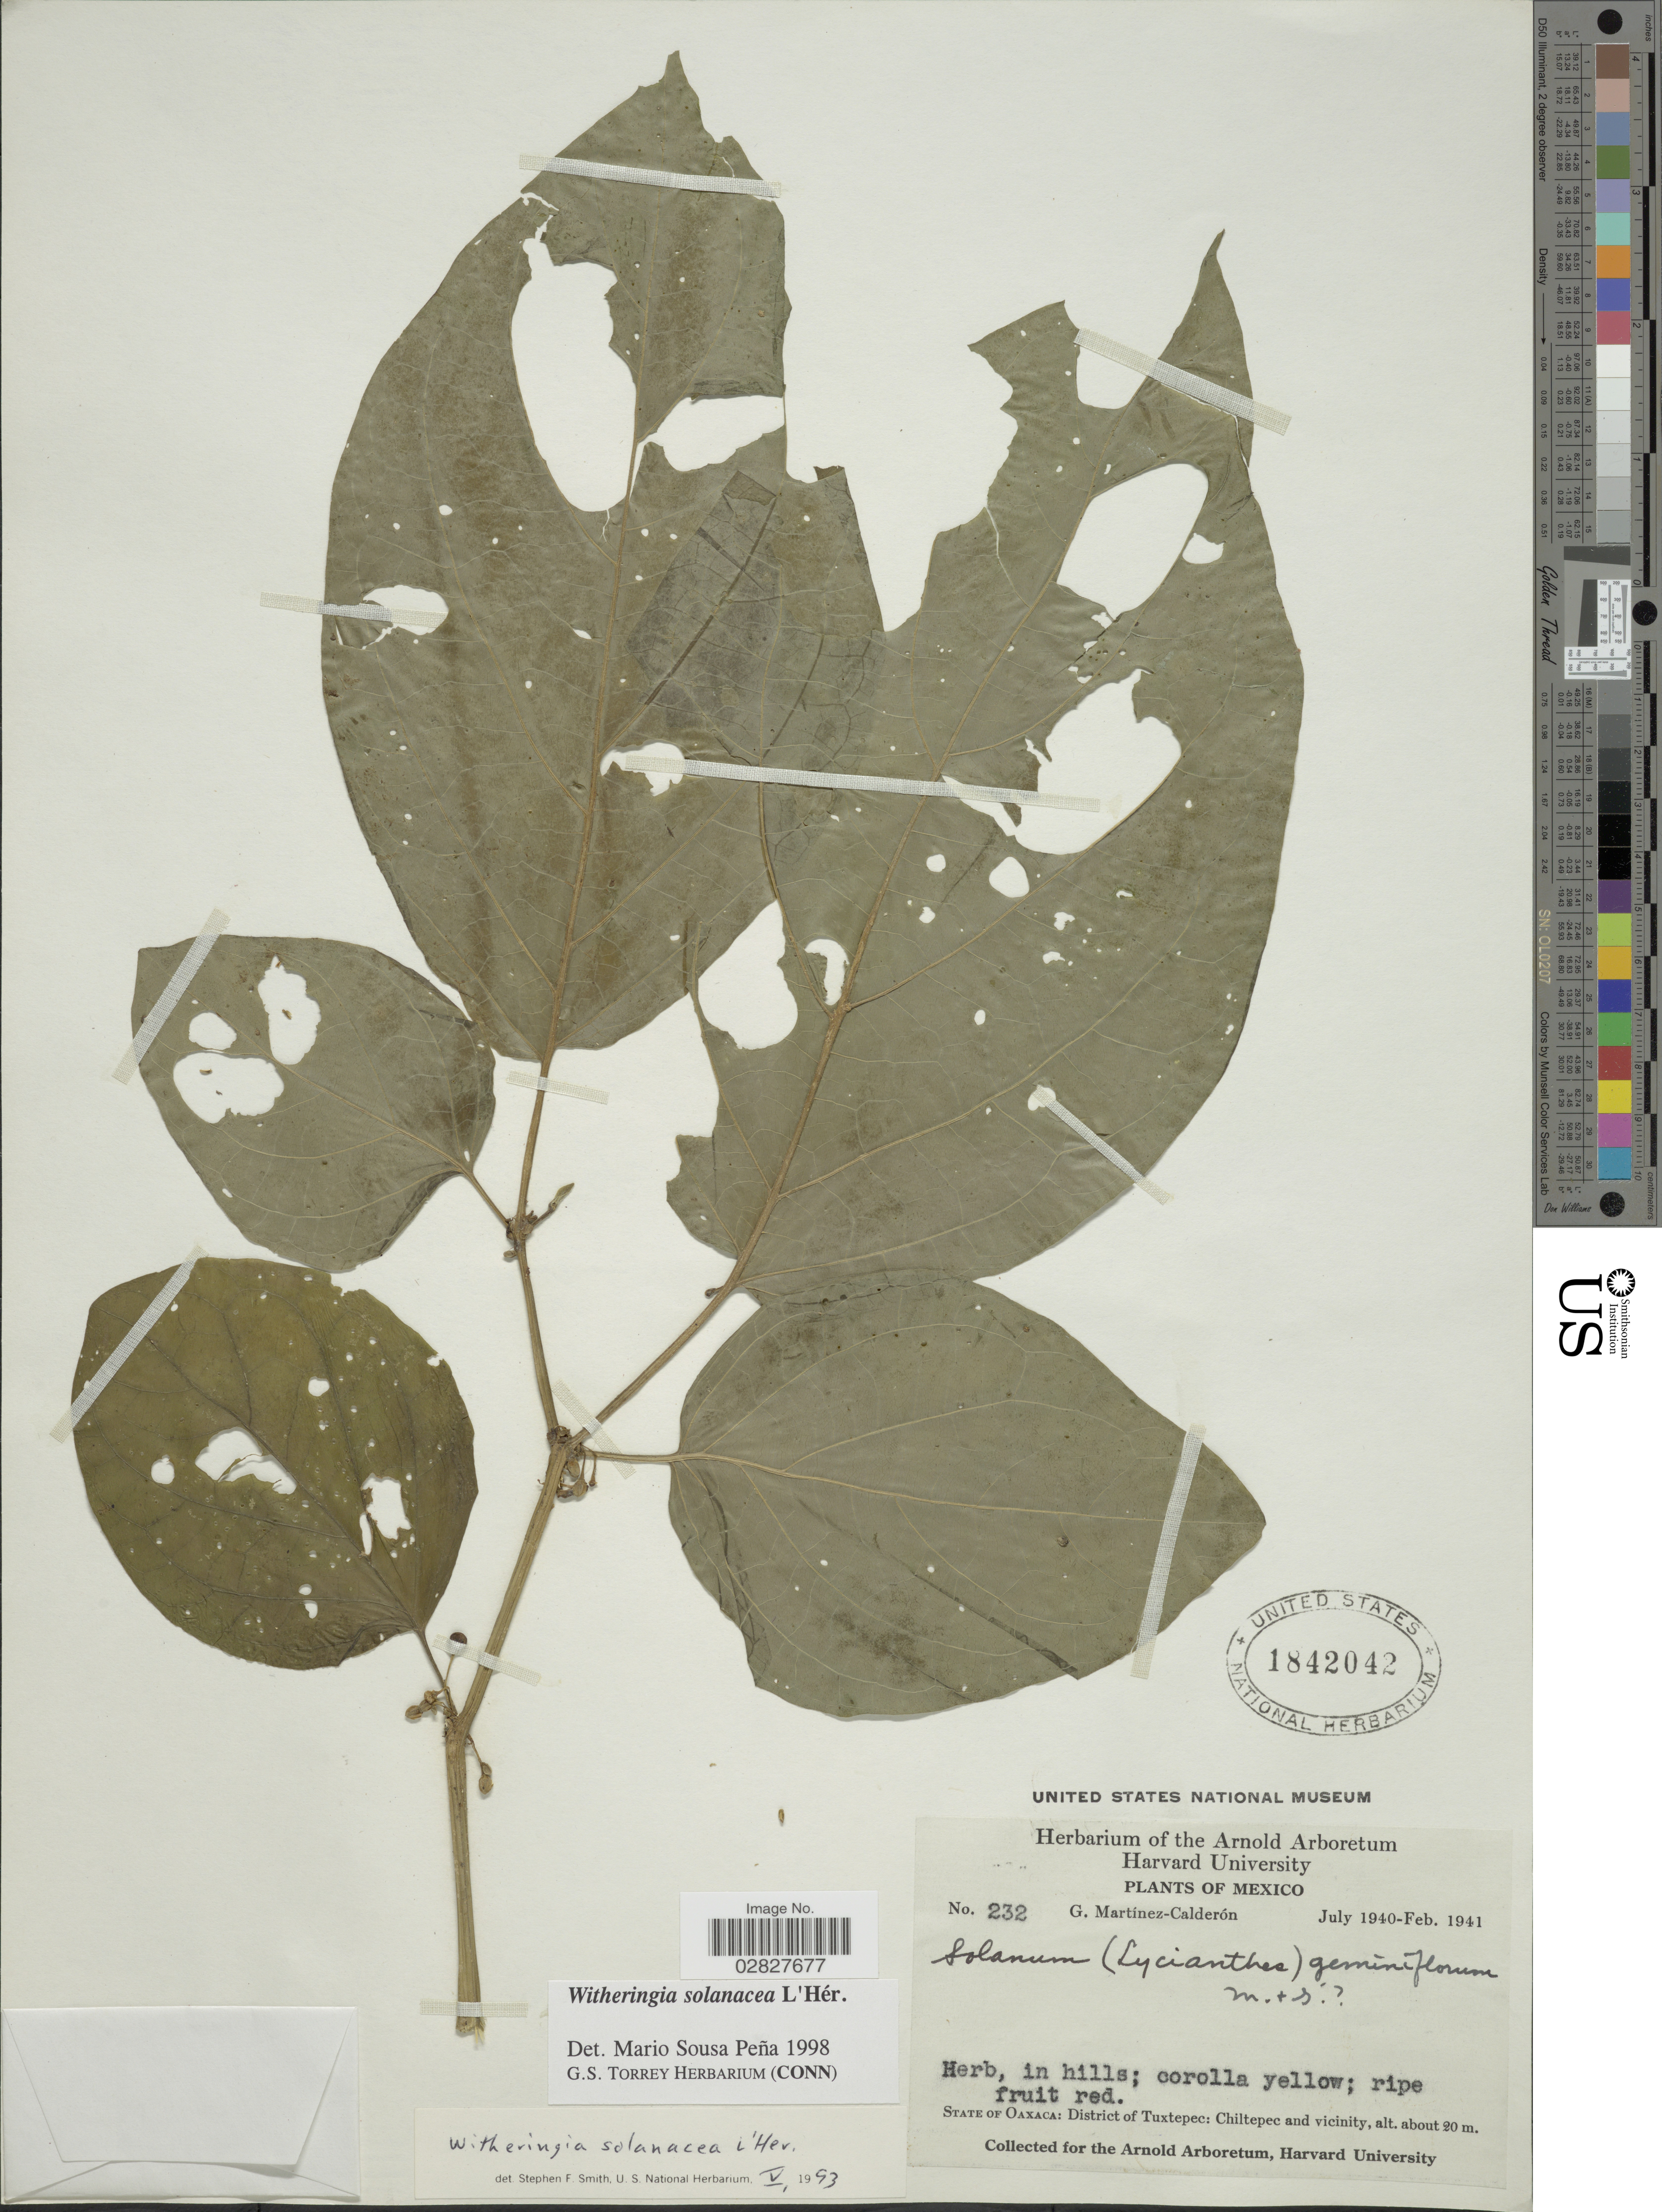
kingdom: Plantae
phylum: Tracheophyta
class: Magnoliopsida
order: Solanales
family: Solanaceae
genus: Witheringia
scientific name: Witheringia solanacea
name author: L'Hér.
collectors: G. Martínez Calderón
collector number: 232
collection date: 1940-07/1941-02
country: Mexico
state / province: Oaxaca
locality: District of Tuxtepec: Chiltepec and vicinity.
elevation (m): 20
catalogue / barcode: US 1842042